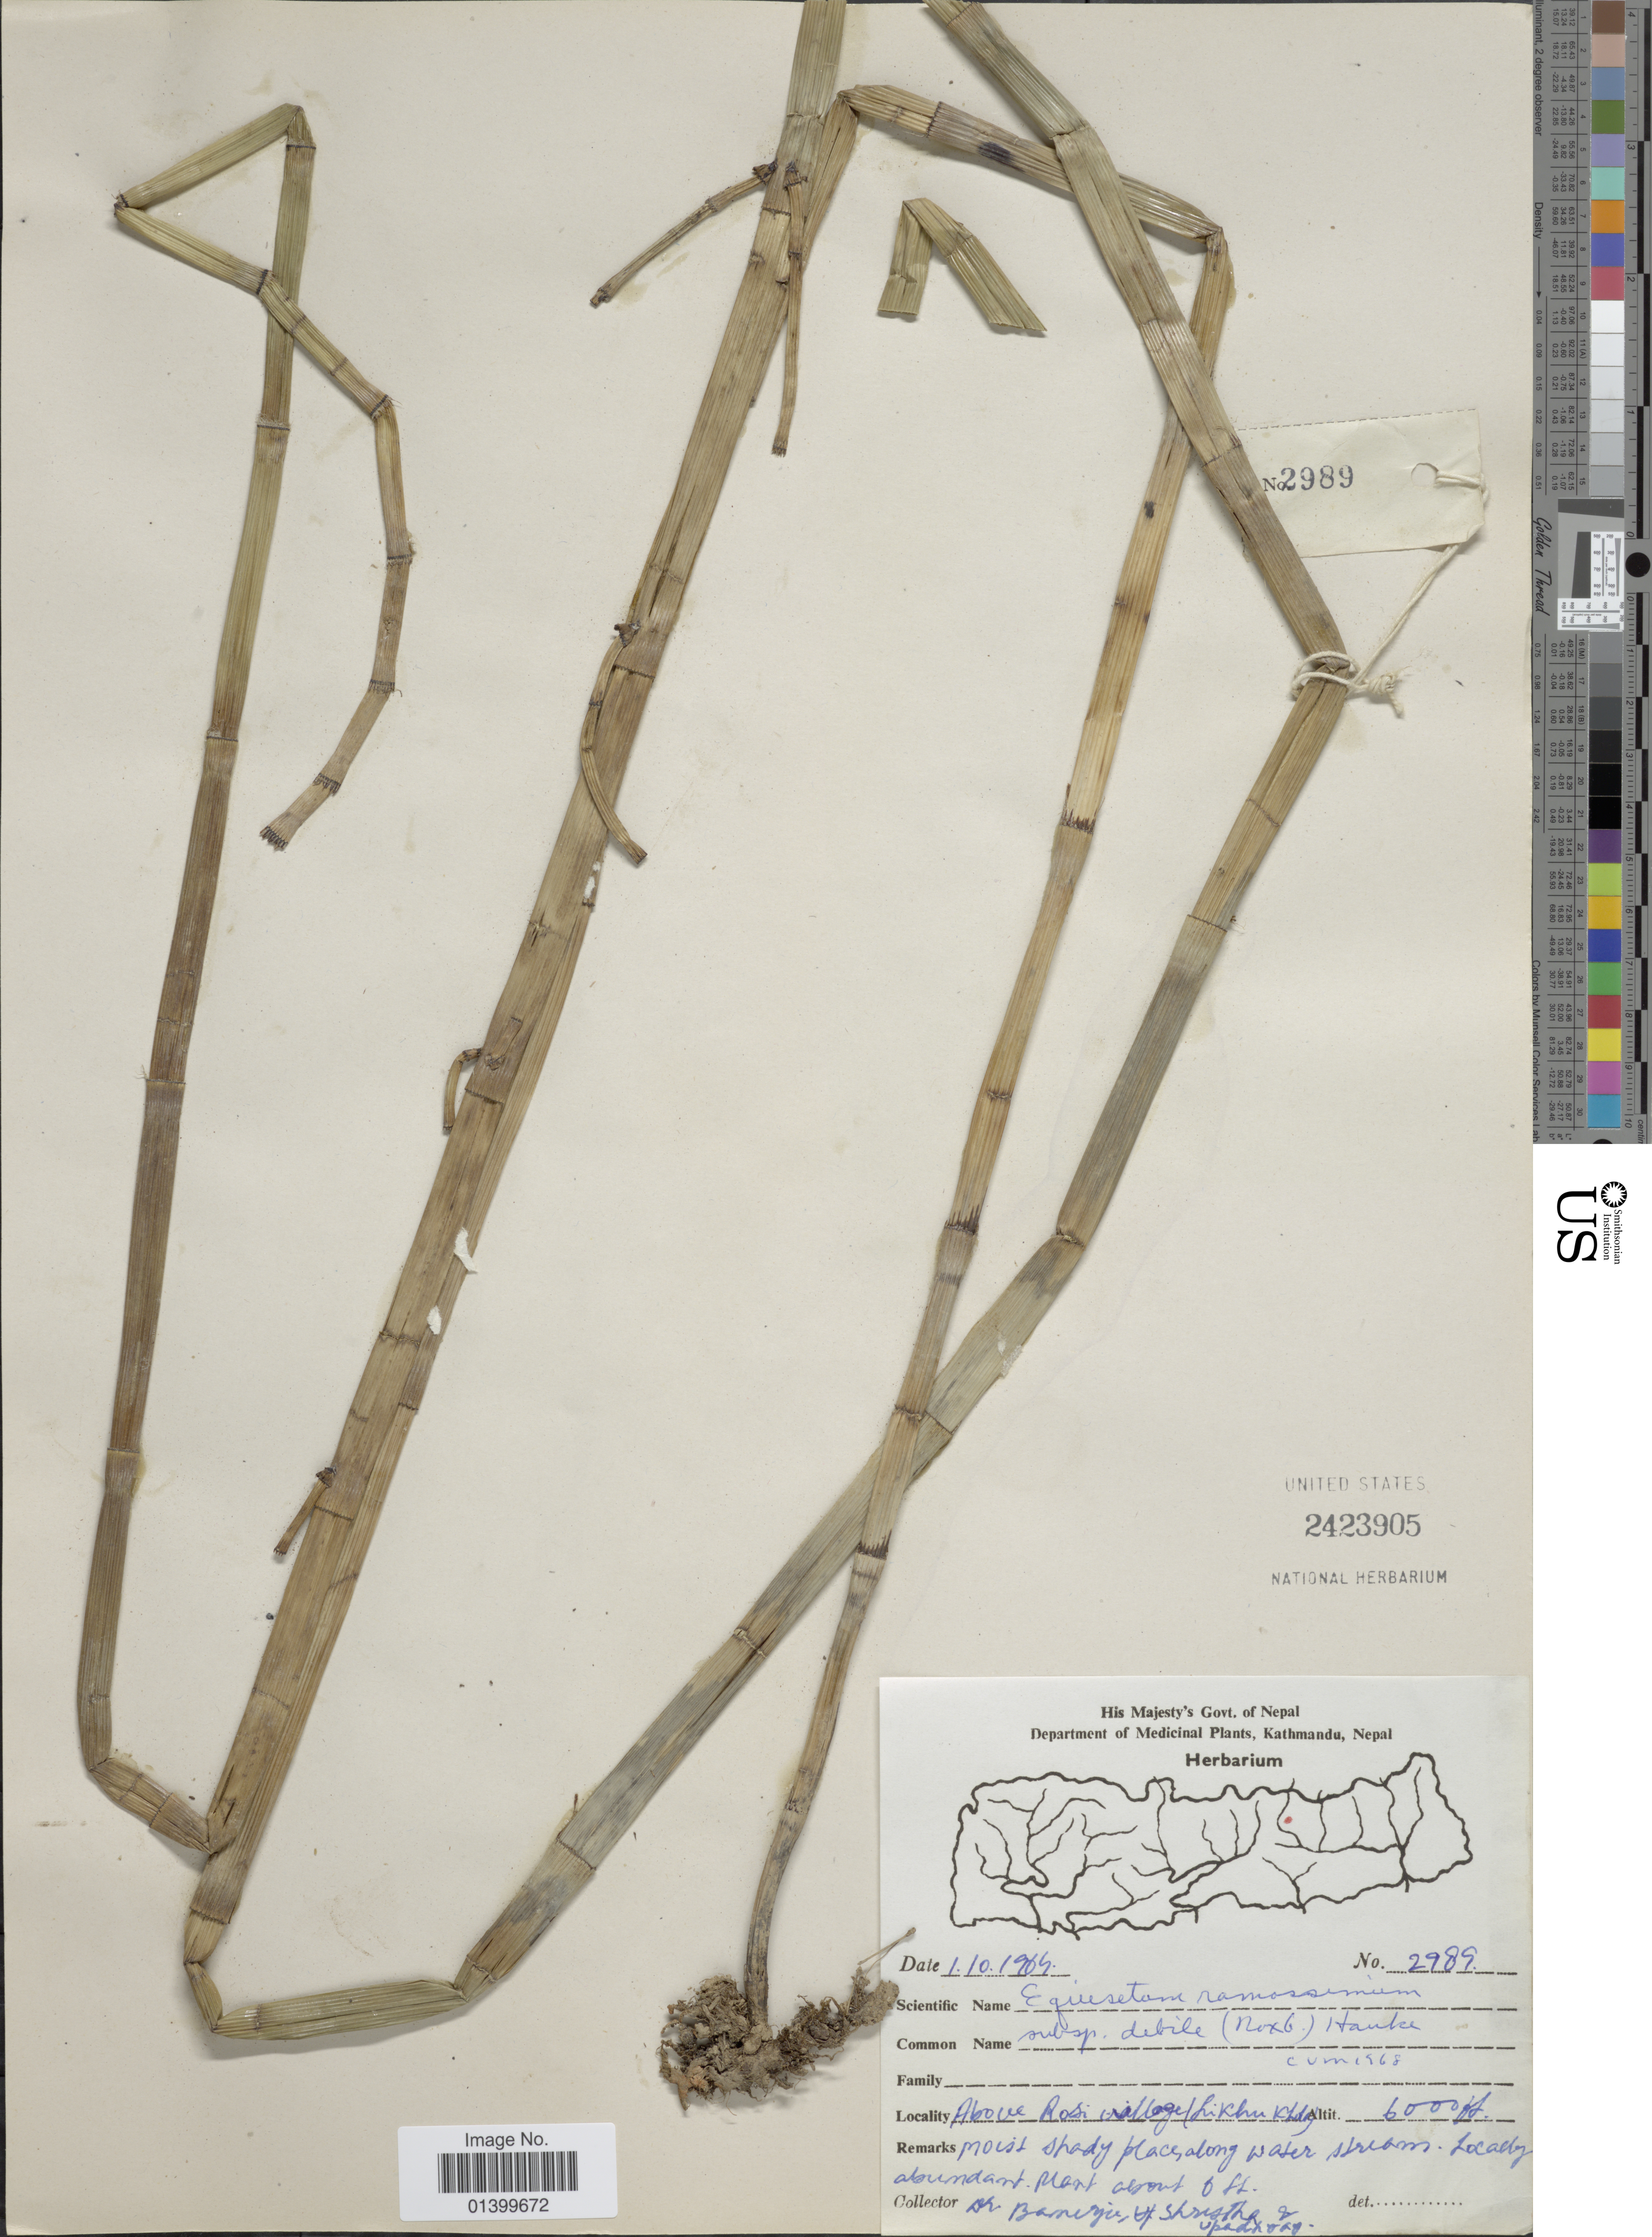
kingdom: Plantae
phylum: Tracheophyta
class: Polypodiopsida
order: Equisetales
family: Equisetaceae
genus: Equisetum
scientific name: Equisetum ramosissimum subsp. debile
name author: (Roxb. ex Vaucher) Hauke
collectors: -. Banerjee, T. B. Shrestha & Upadhyay, --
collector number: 2989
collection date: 1964-10-01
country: Nepal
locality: Above Rosi village (Likhu Zone) [interpreted]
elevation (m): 1829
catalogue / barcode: US 2423905